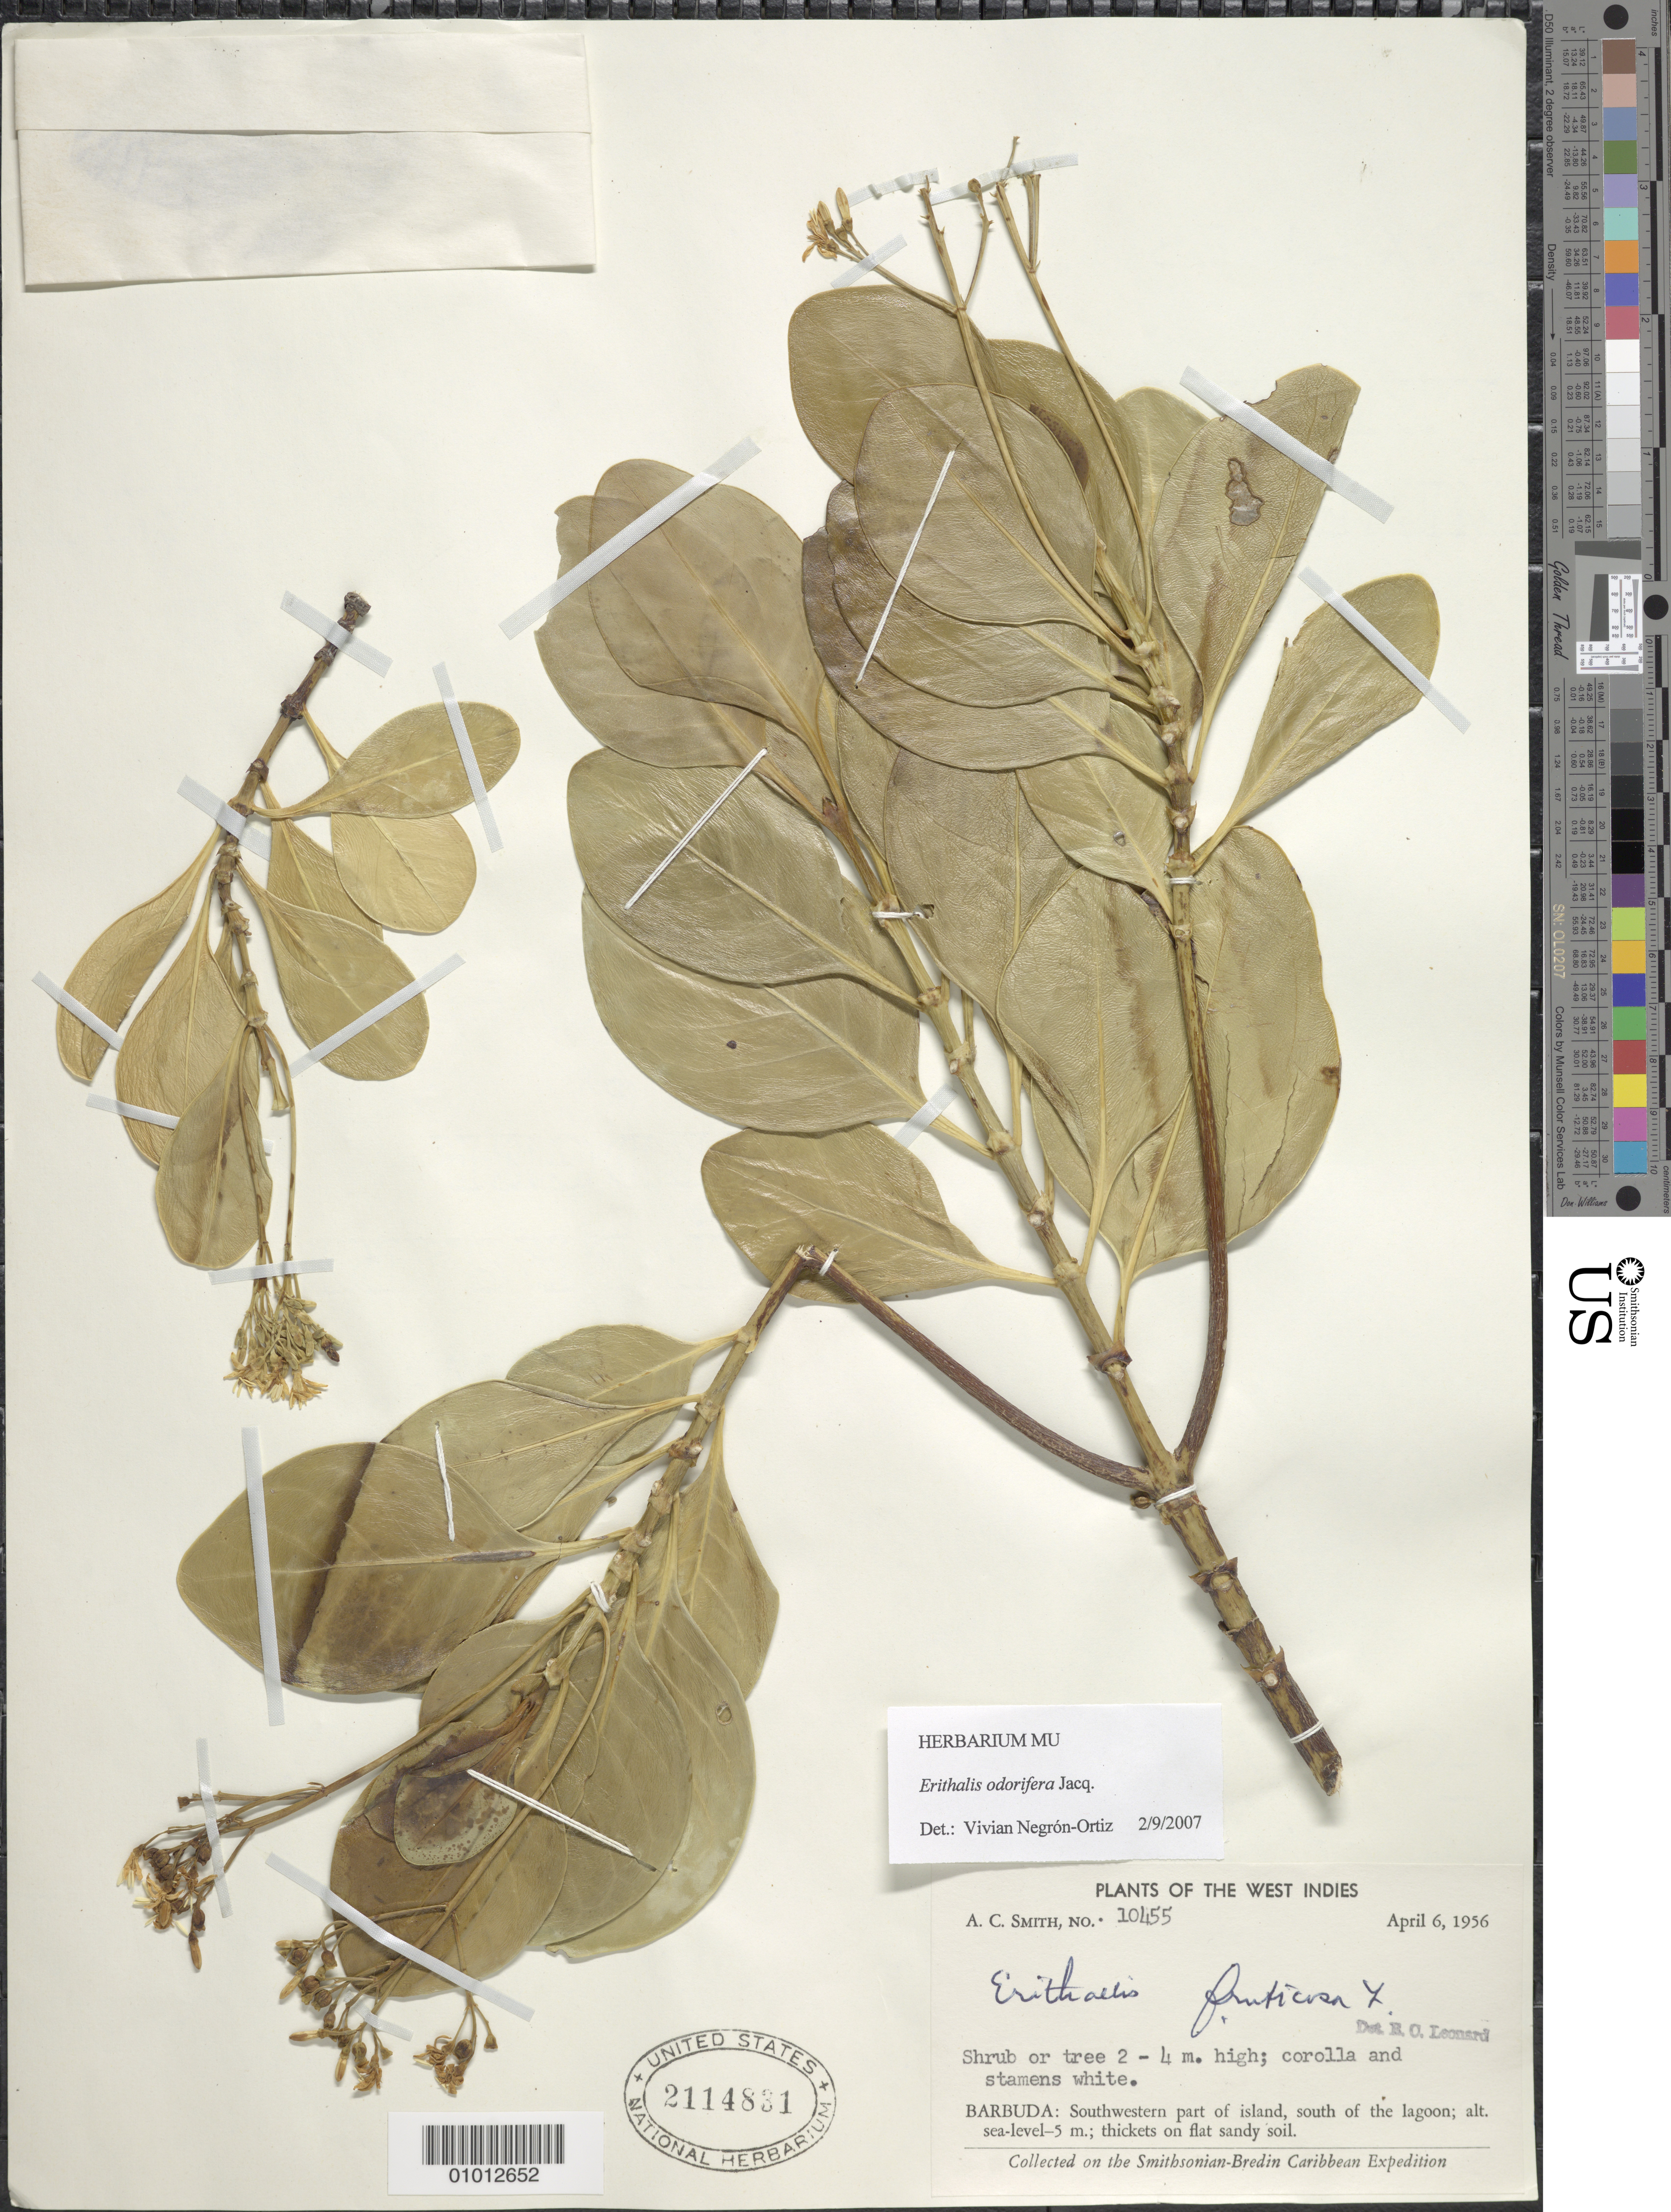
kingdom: Plantae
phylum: Tracheophyta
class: Magnoliopsida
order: Gentianales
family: Rubiaceae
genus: Erithalis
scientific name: Erithalis odorifera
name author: Jacq.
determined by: Negrón-Ortiz, V.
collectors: A. C. Smith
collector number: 10455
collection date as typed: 06 Apr 1956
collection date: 1956-04-06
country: Antigua and Barbuda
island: Barbuda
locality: Southwestern part of island, south of the lagoon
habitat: Thickets on flat sandy soil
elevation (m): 0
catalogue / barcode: US 2114831